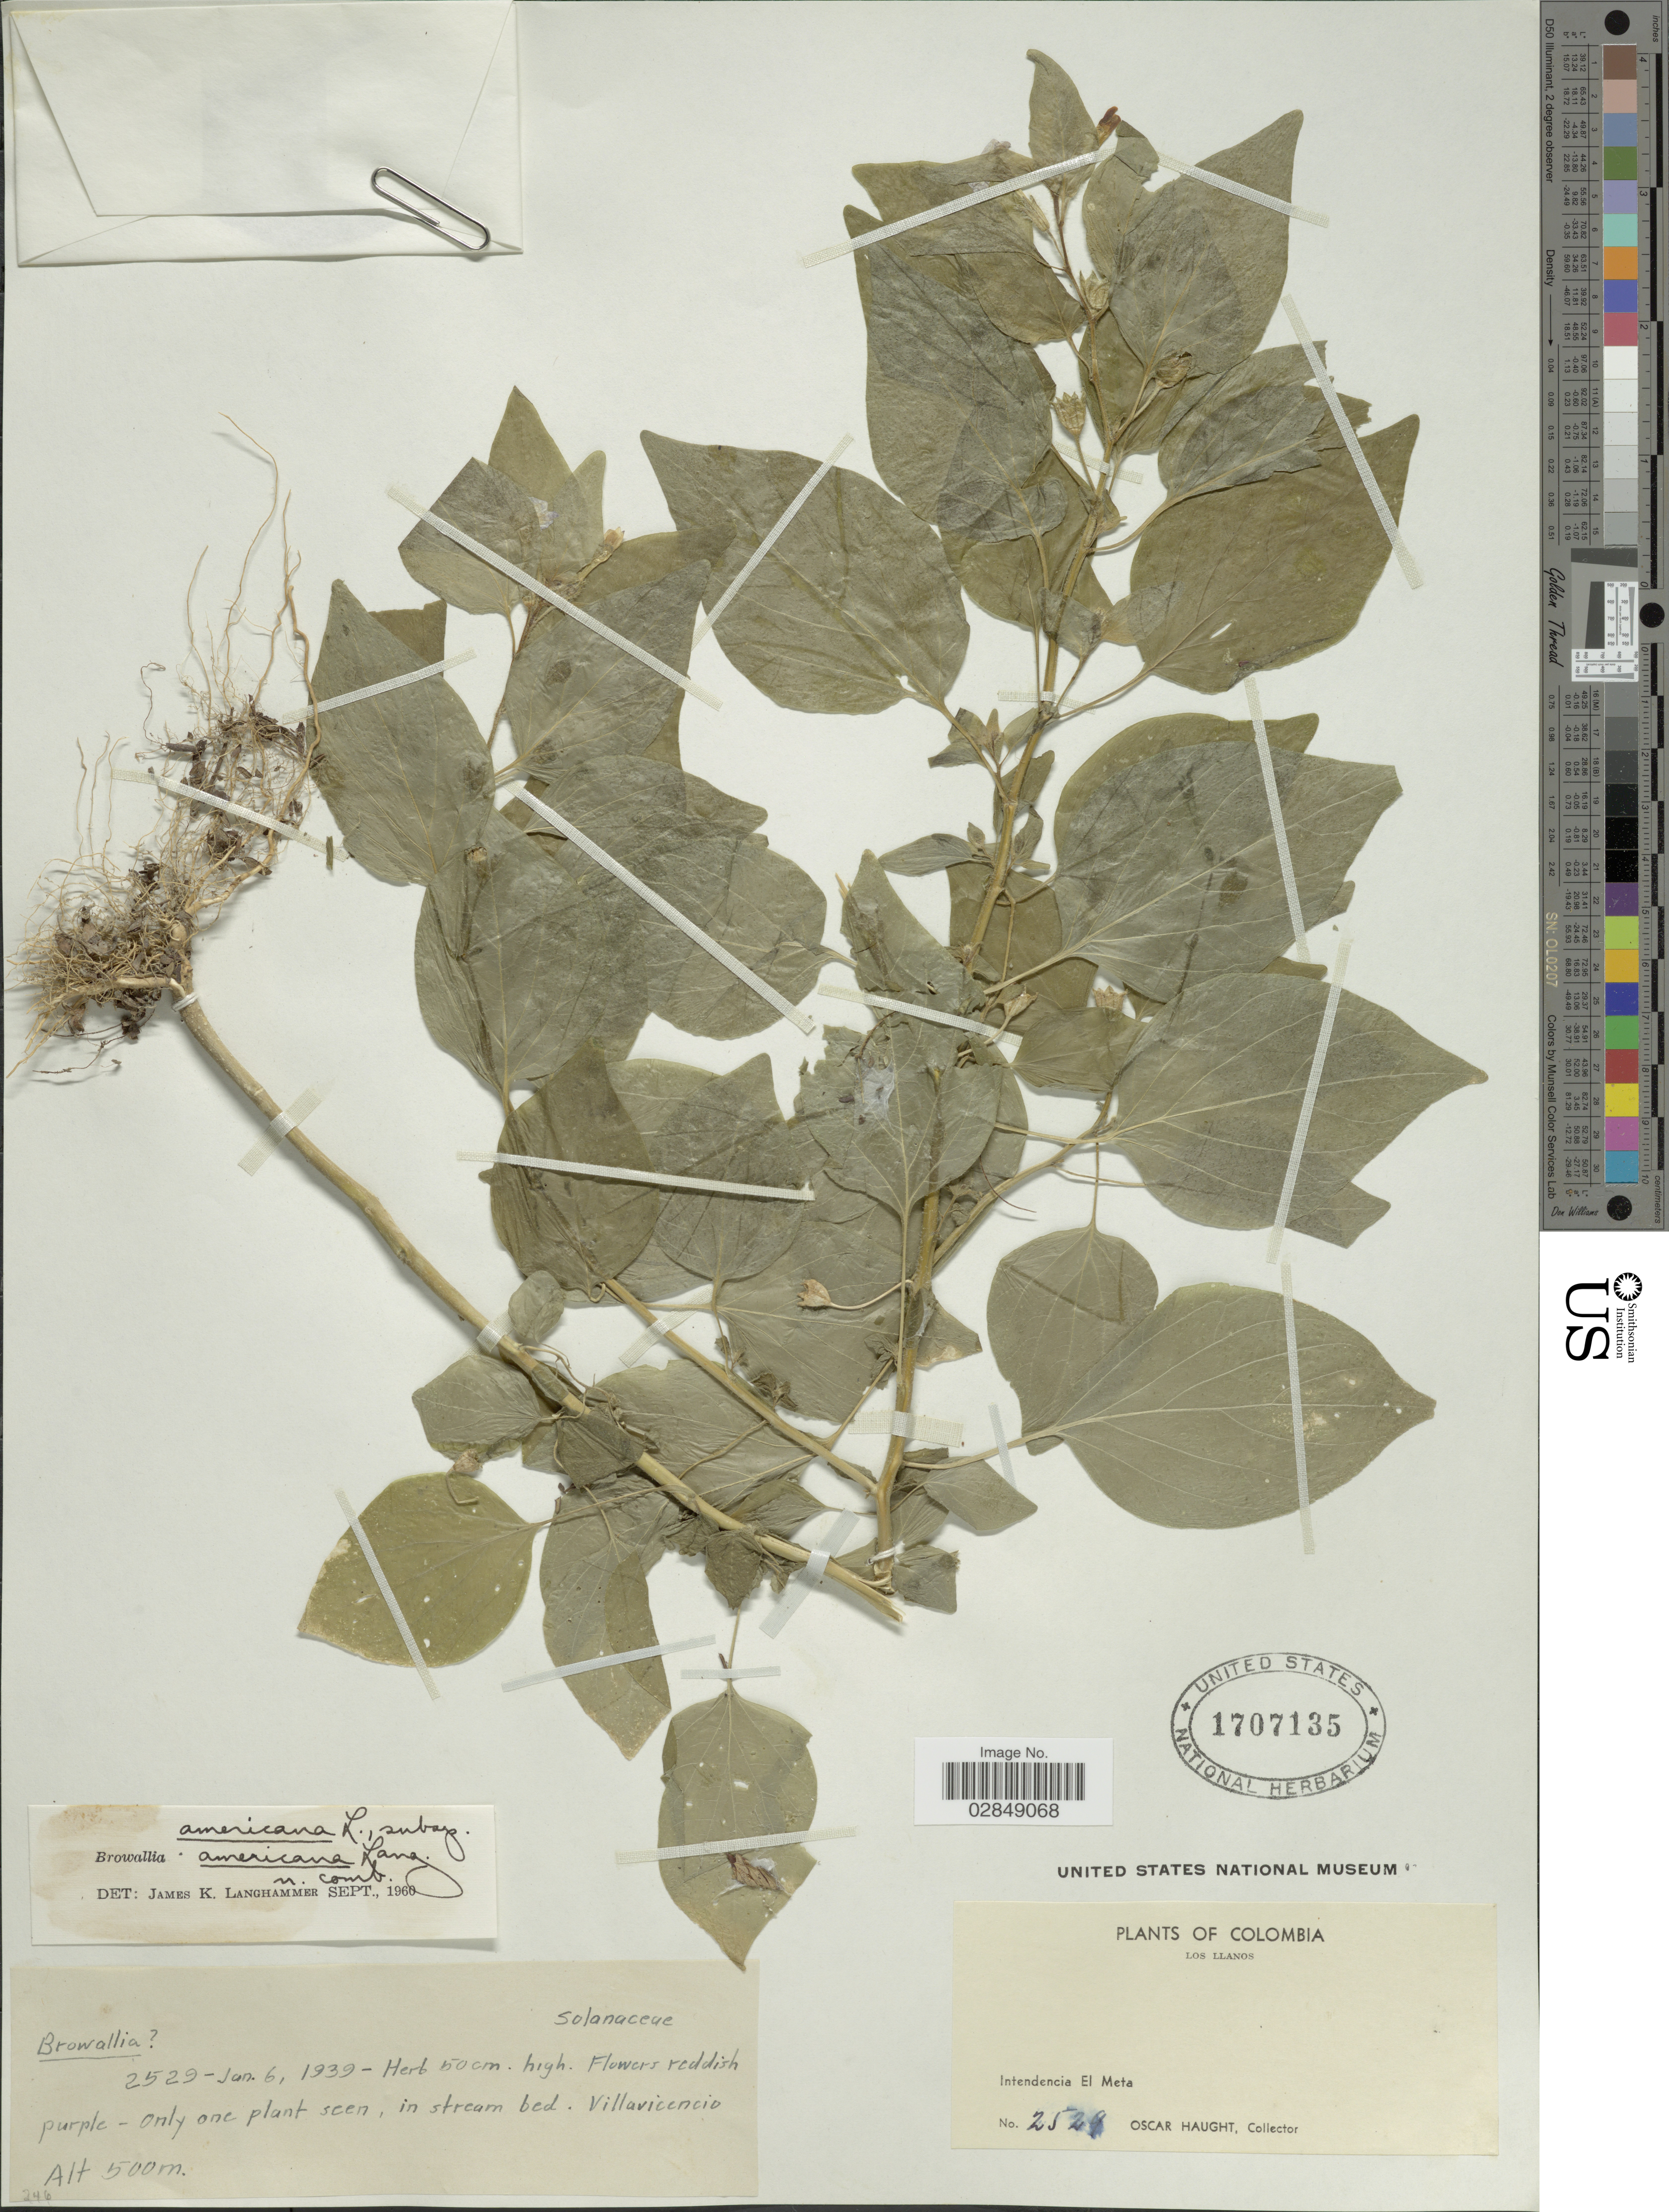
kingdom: Plantae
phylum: Tracheophyta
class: Magnoliopsida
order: Solanales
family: Solanaceae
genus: Browallia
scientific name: Browallia americana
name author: L.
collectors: O. Haught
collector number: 2529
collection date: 1939-01-06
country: Colombia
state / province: Meta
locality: Los Llanos. Intendencia El Meta.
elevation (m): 500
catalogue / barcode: US 1707135